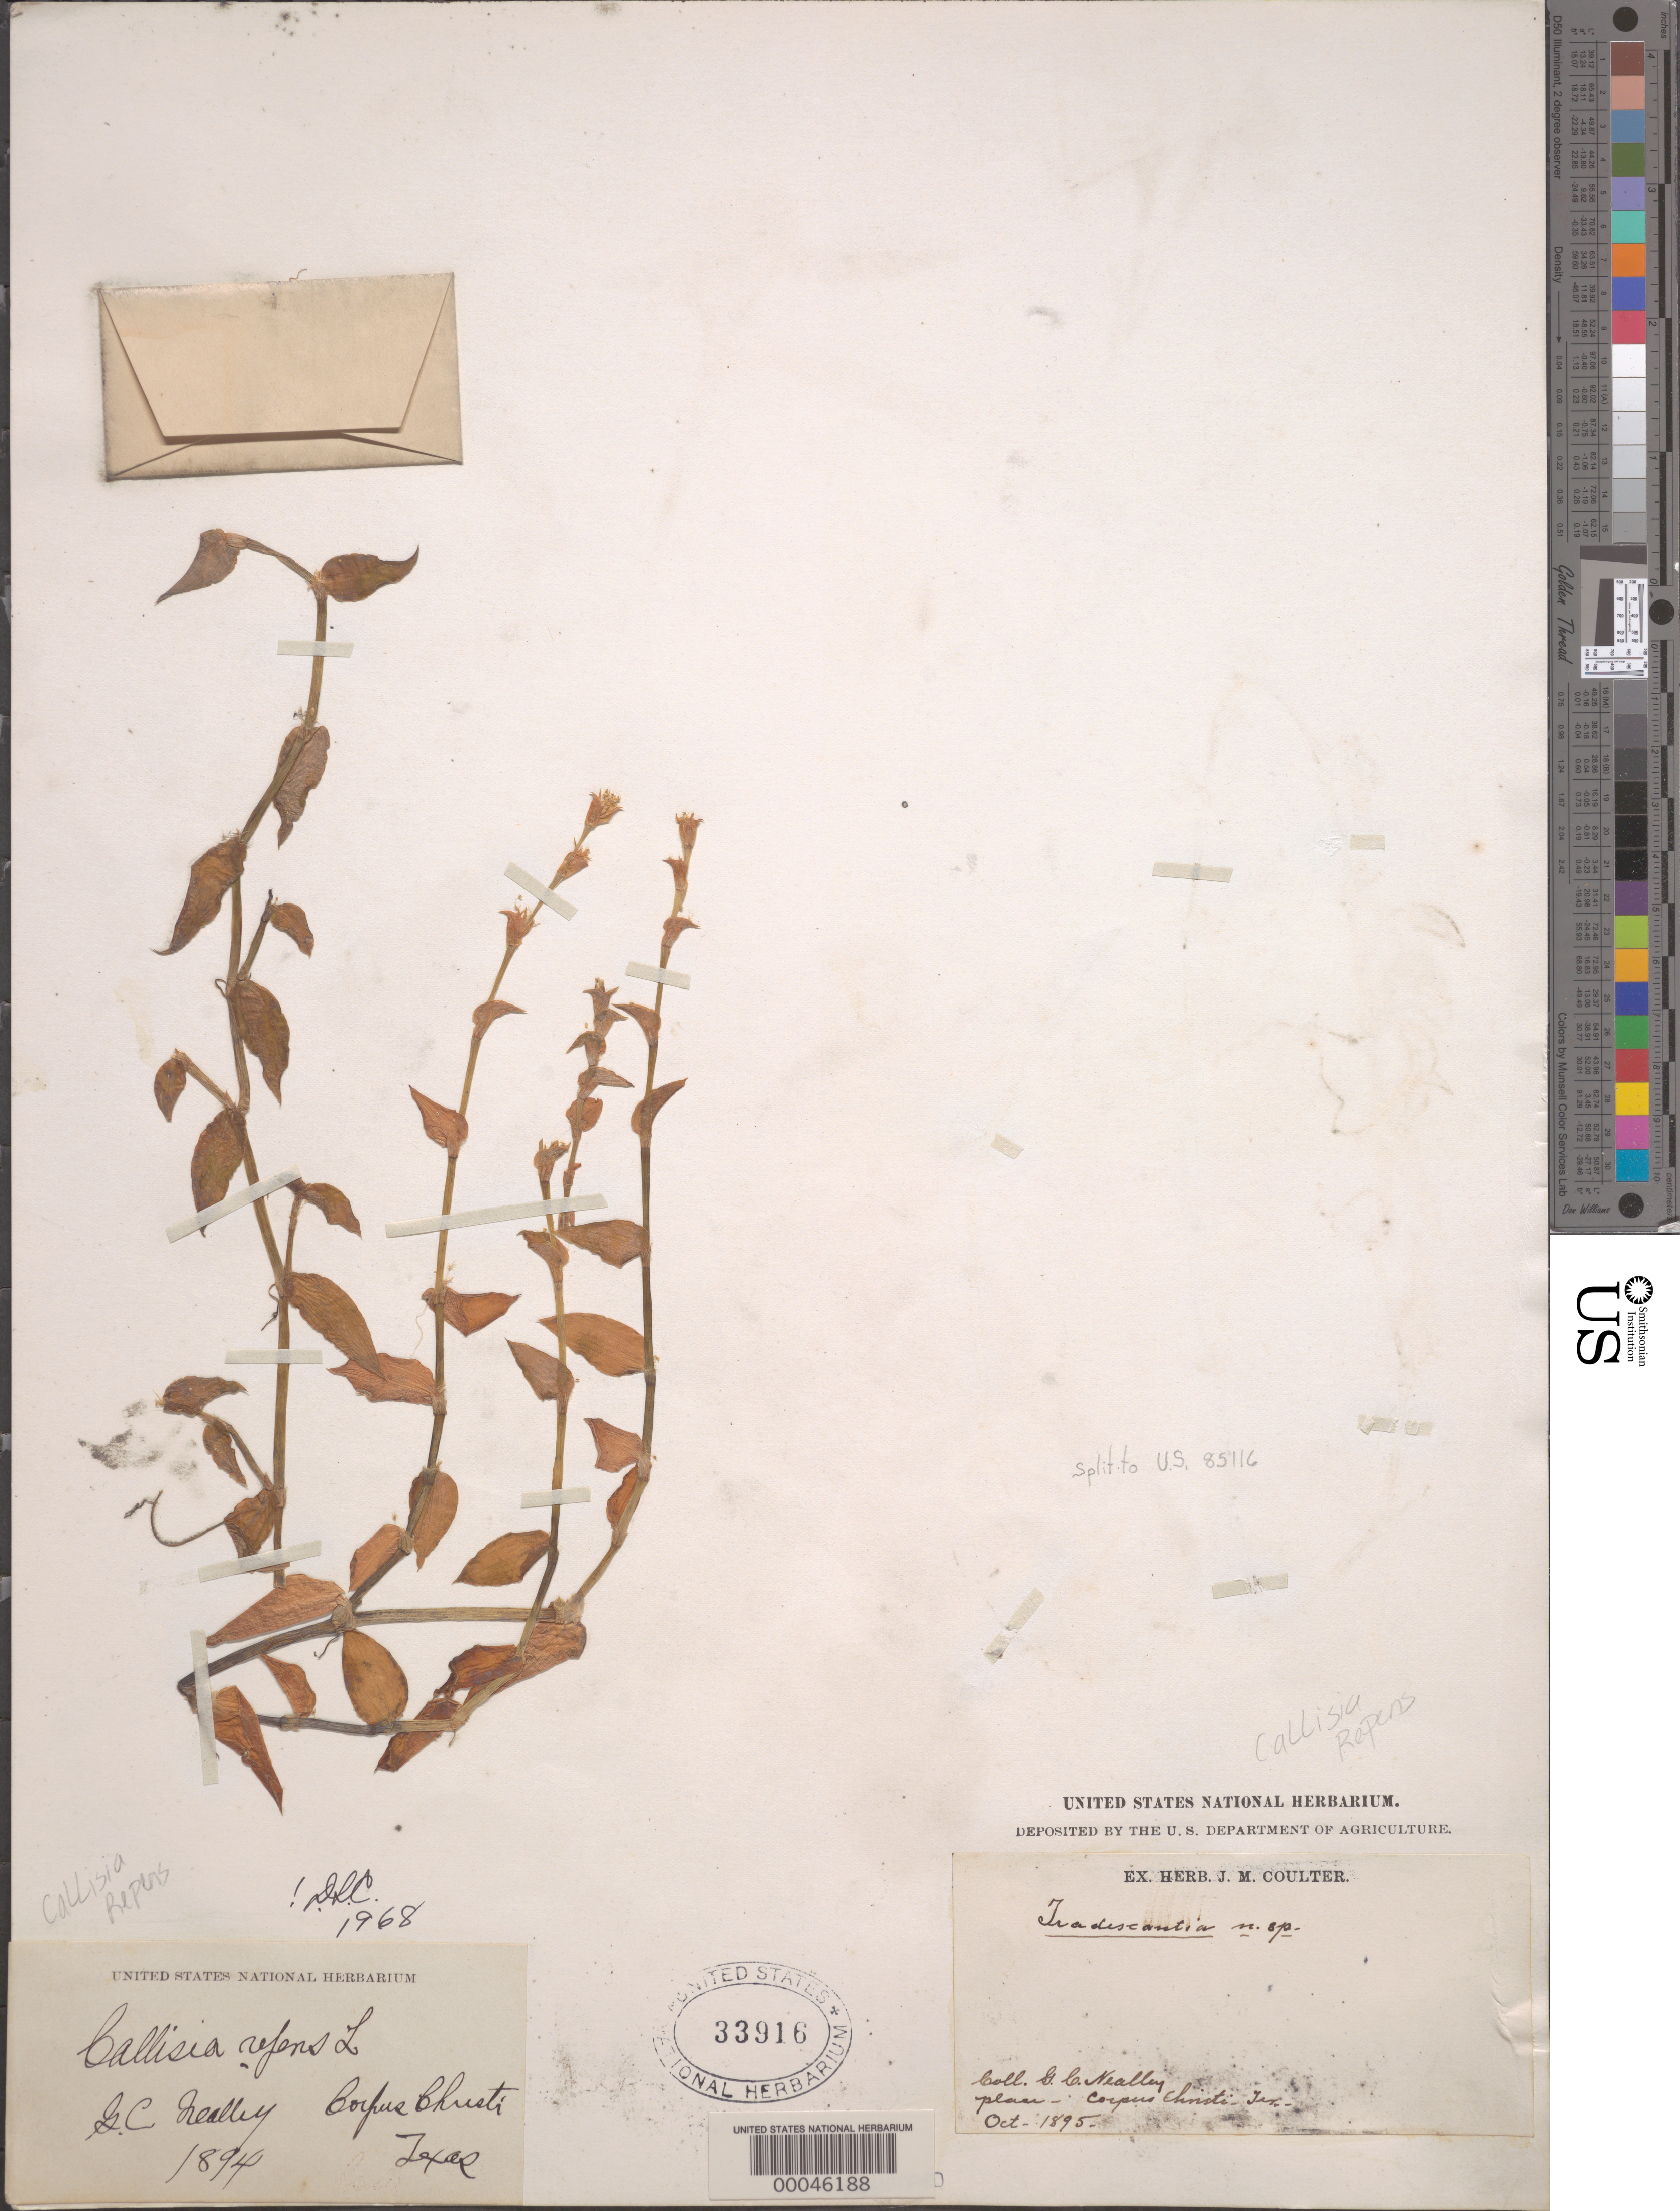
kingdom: Plantae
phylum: Tracheophyta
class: Liliopsida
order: Commelinales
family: Commelinaceae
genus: Callisia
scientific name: Callisia repens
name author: (Jacq.) L.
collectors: G. C. Nealley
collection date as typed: Oct 1895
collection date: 1895-10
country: United States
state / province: Texas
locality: Corpus christi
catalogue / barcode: US 33916